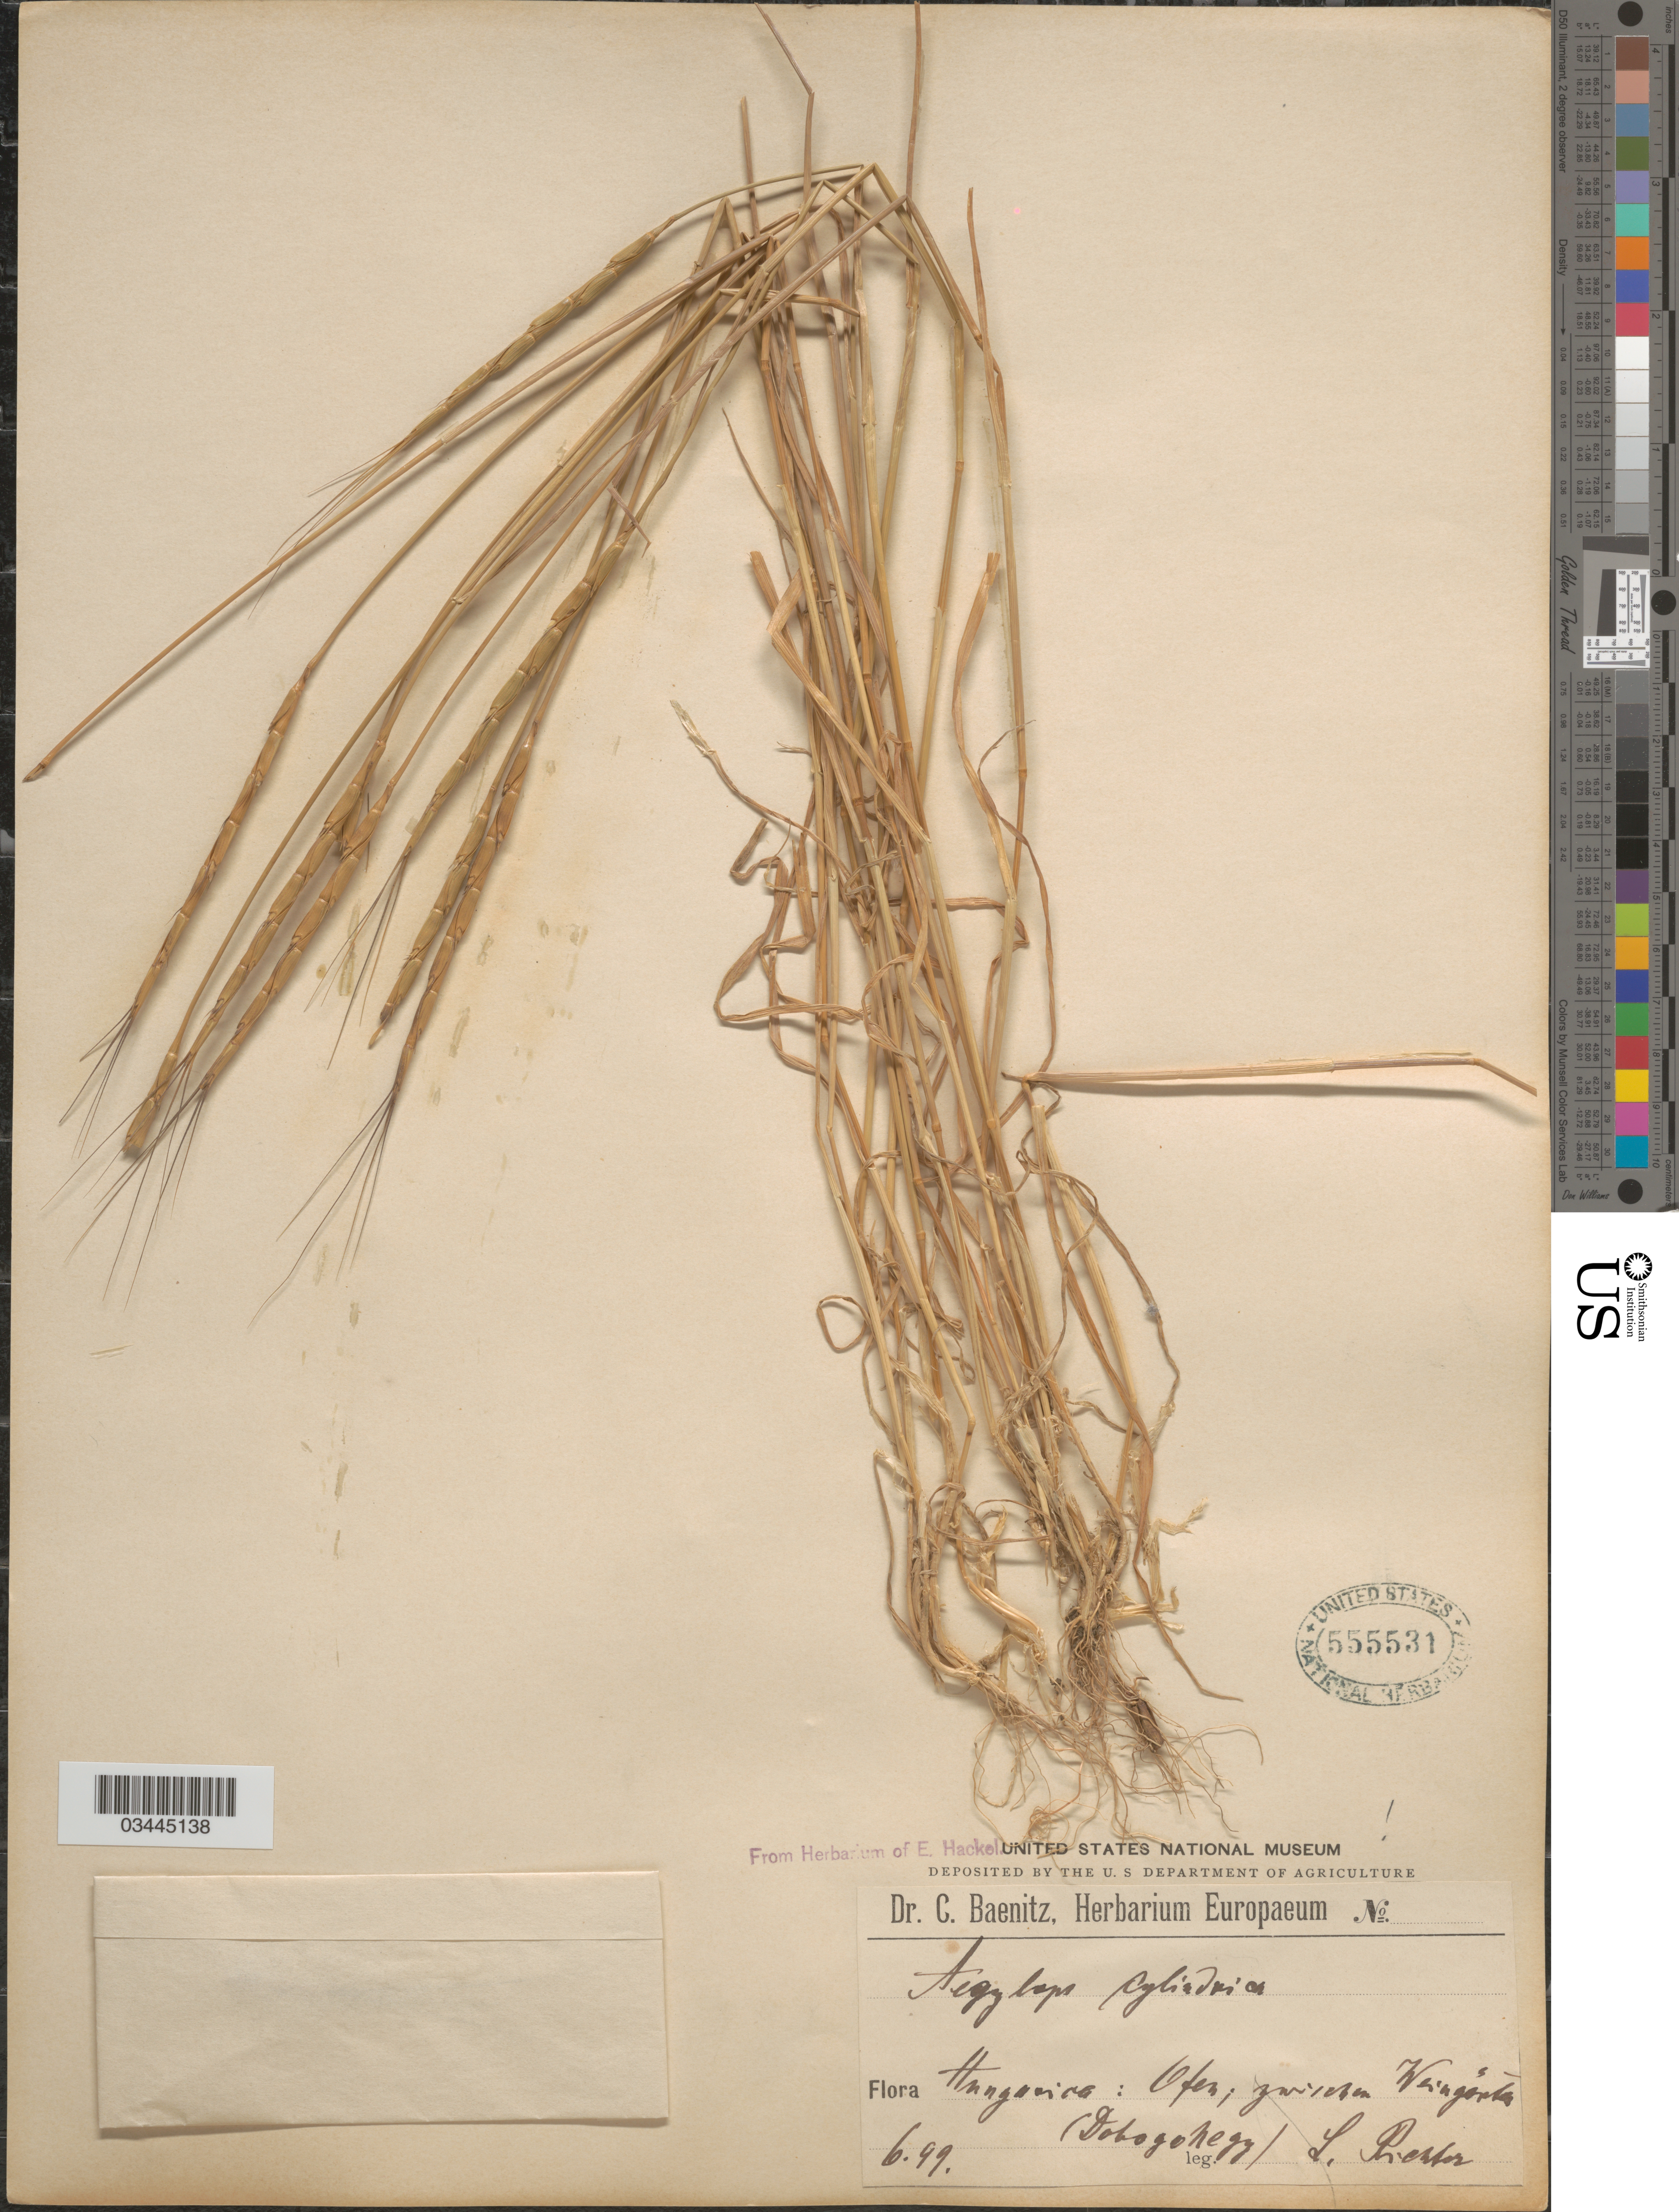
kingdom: Plantae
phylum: Tracheophyta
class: Liliopsida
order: Poales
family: Poaceae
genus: Aegilops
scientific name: Aegilops cylindrica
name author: Host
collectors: L. Richter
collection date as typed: Transcribed d/m/y: /6/99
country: Hungary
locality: Ofen: [illegible text] (Dobogohegy).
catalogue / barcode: US 555531